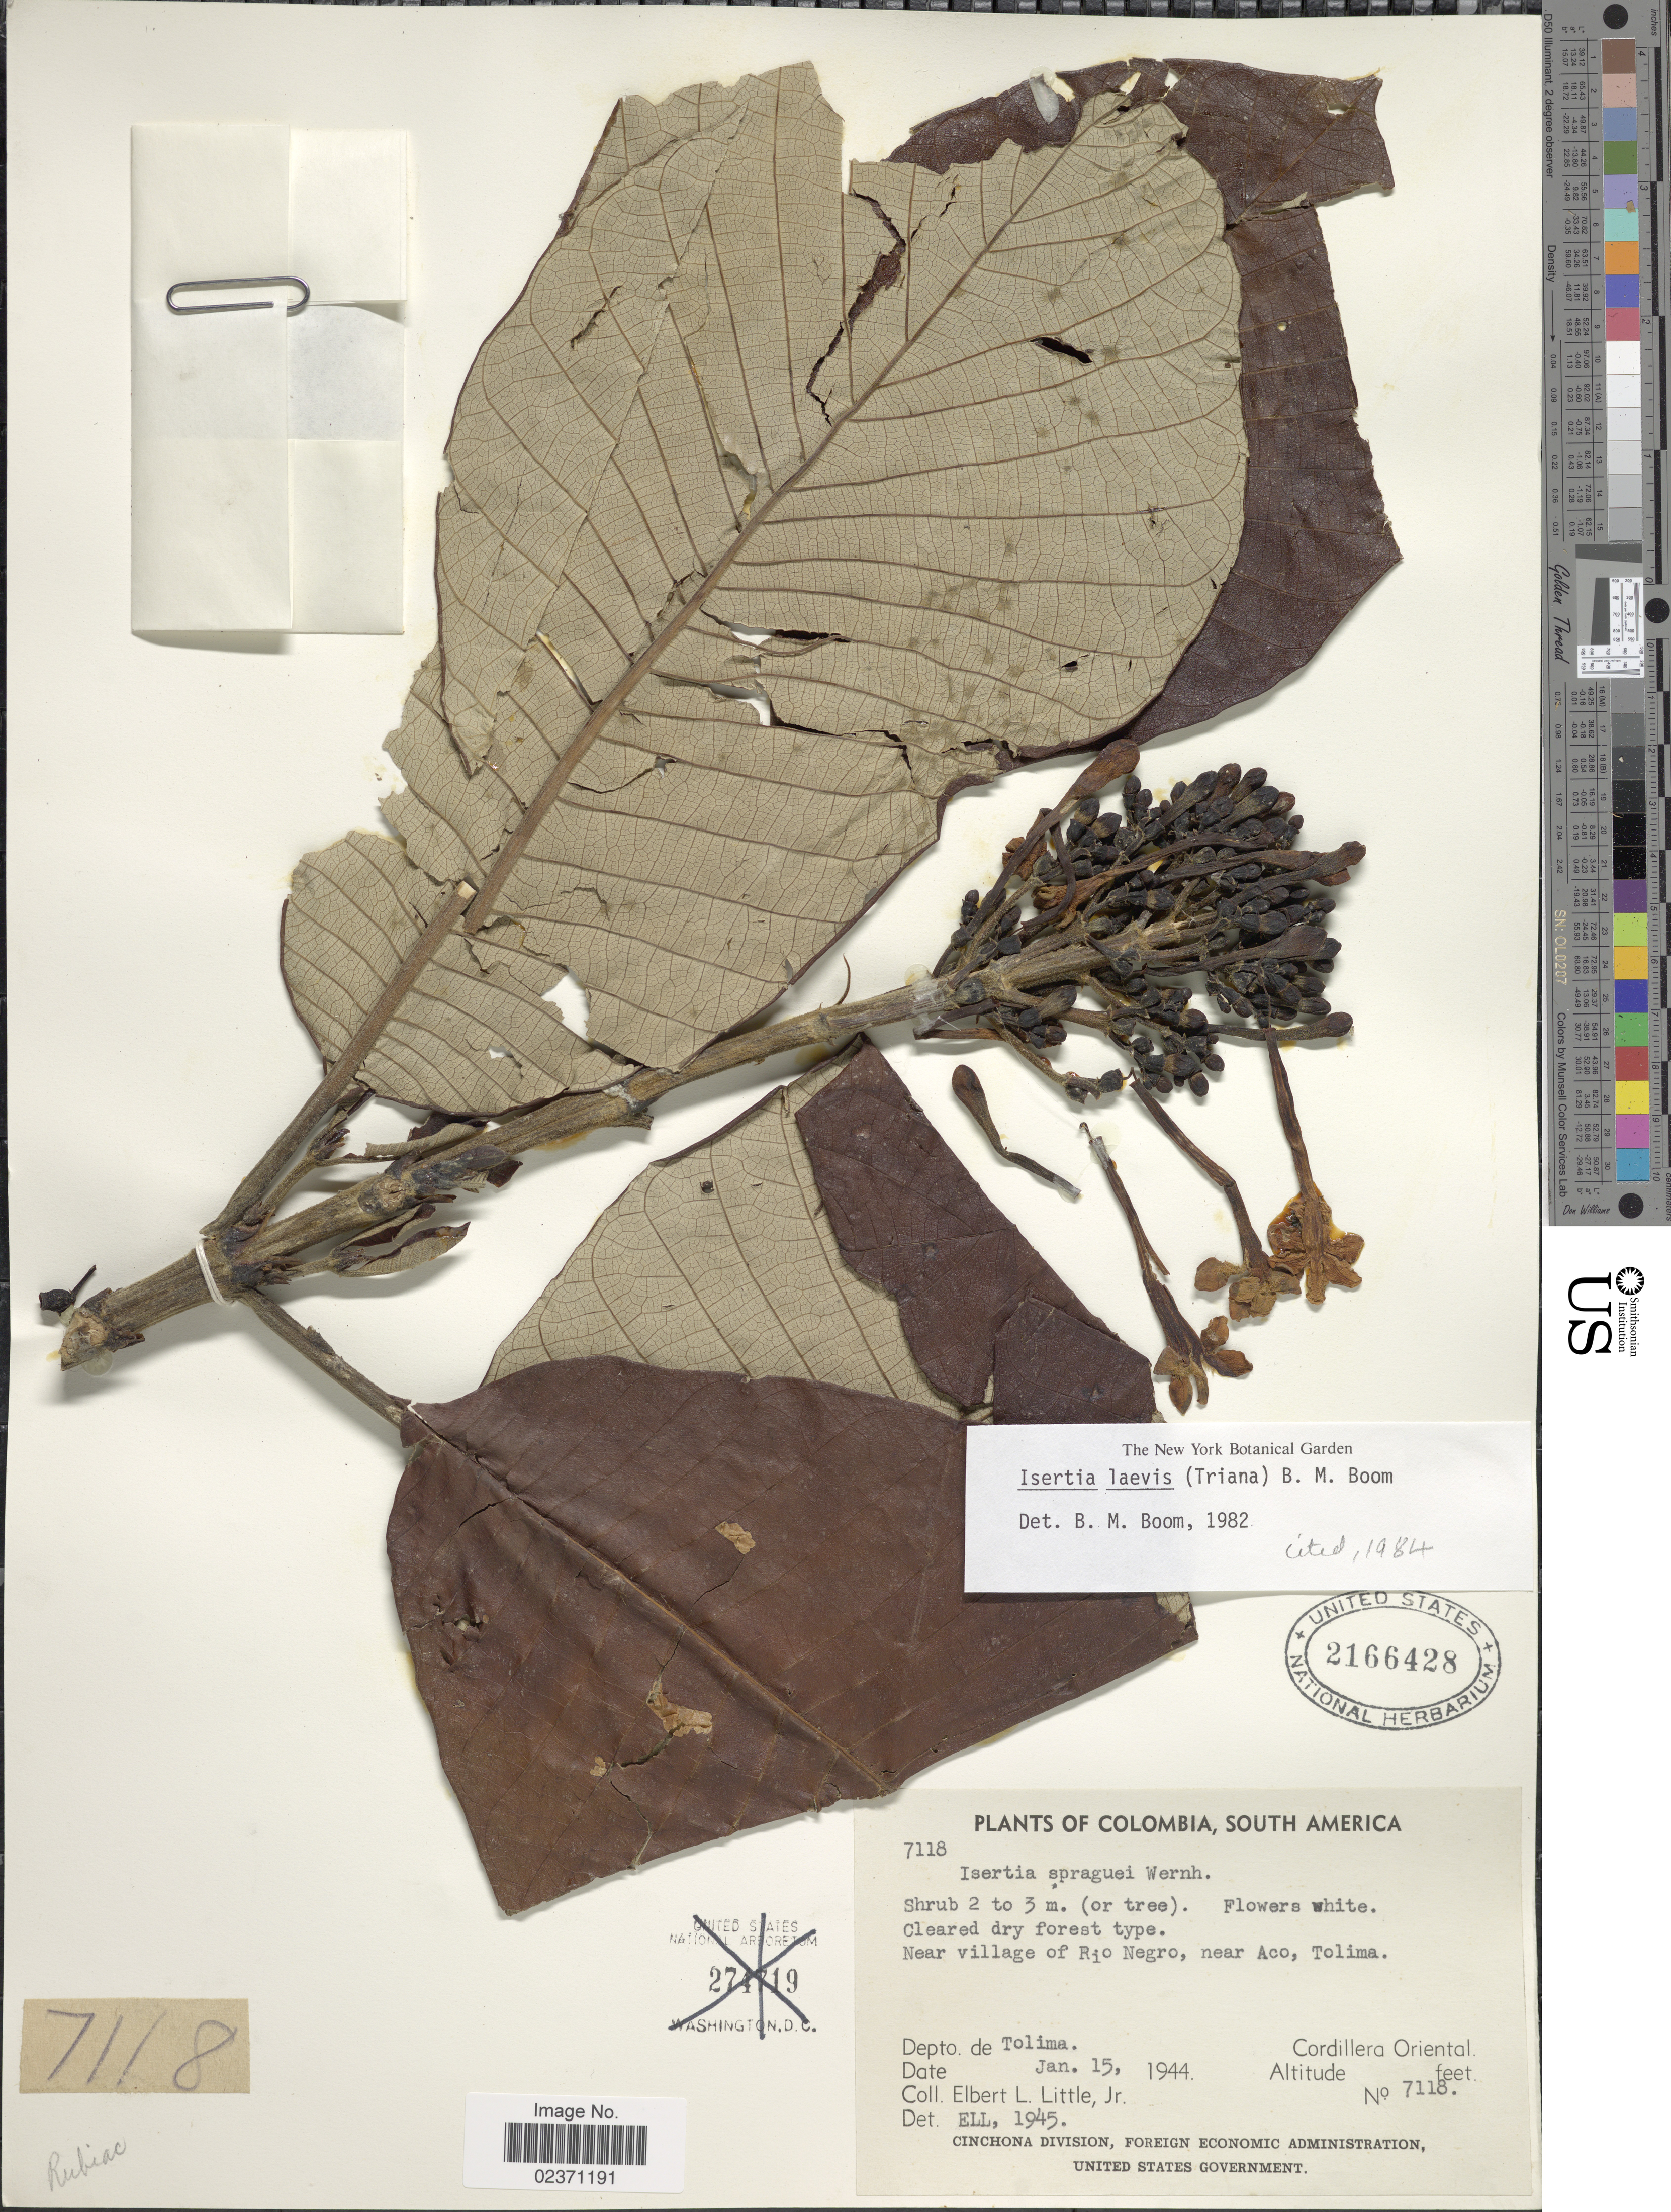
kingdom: Plantae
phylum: Tracheophyta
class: Magnoliopsida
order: Gentianales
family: Rubiaceae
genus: Isertia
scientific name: Isertia laevis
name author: (Triana) B.M. Boom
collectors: E. L. Little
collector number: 7118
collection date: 1944-01-15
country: Colombia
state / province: Tolima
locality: Near village of Rio Negro, Near Aco. Depto. de Tolima, Cordillera Oriental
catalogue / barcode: US 2166428